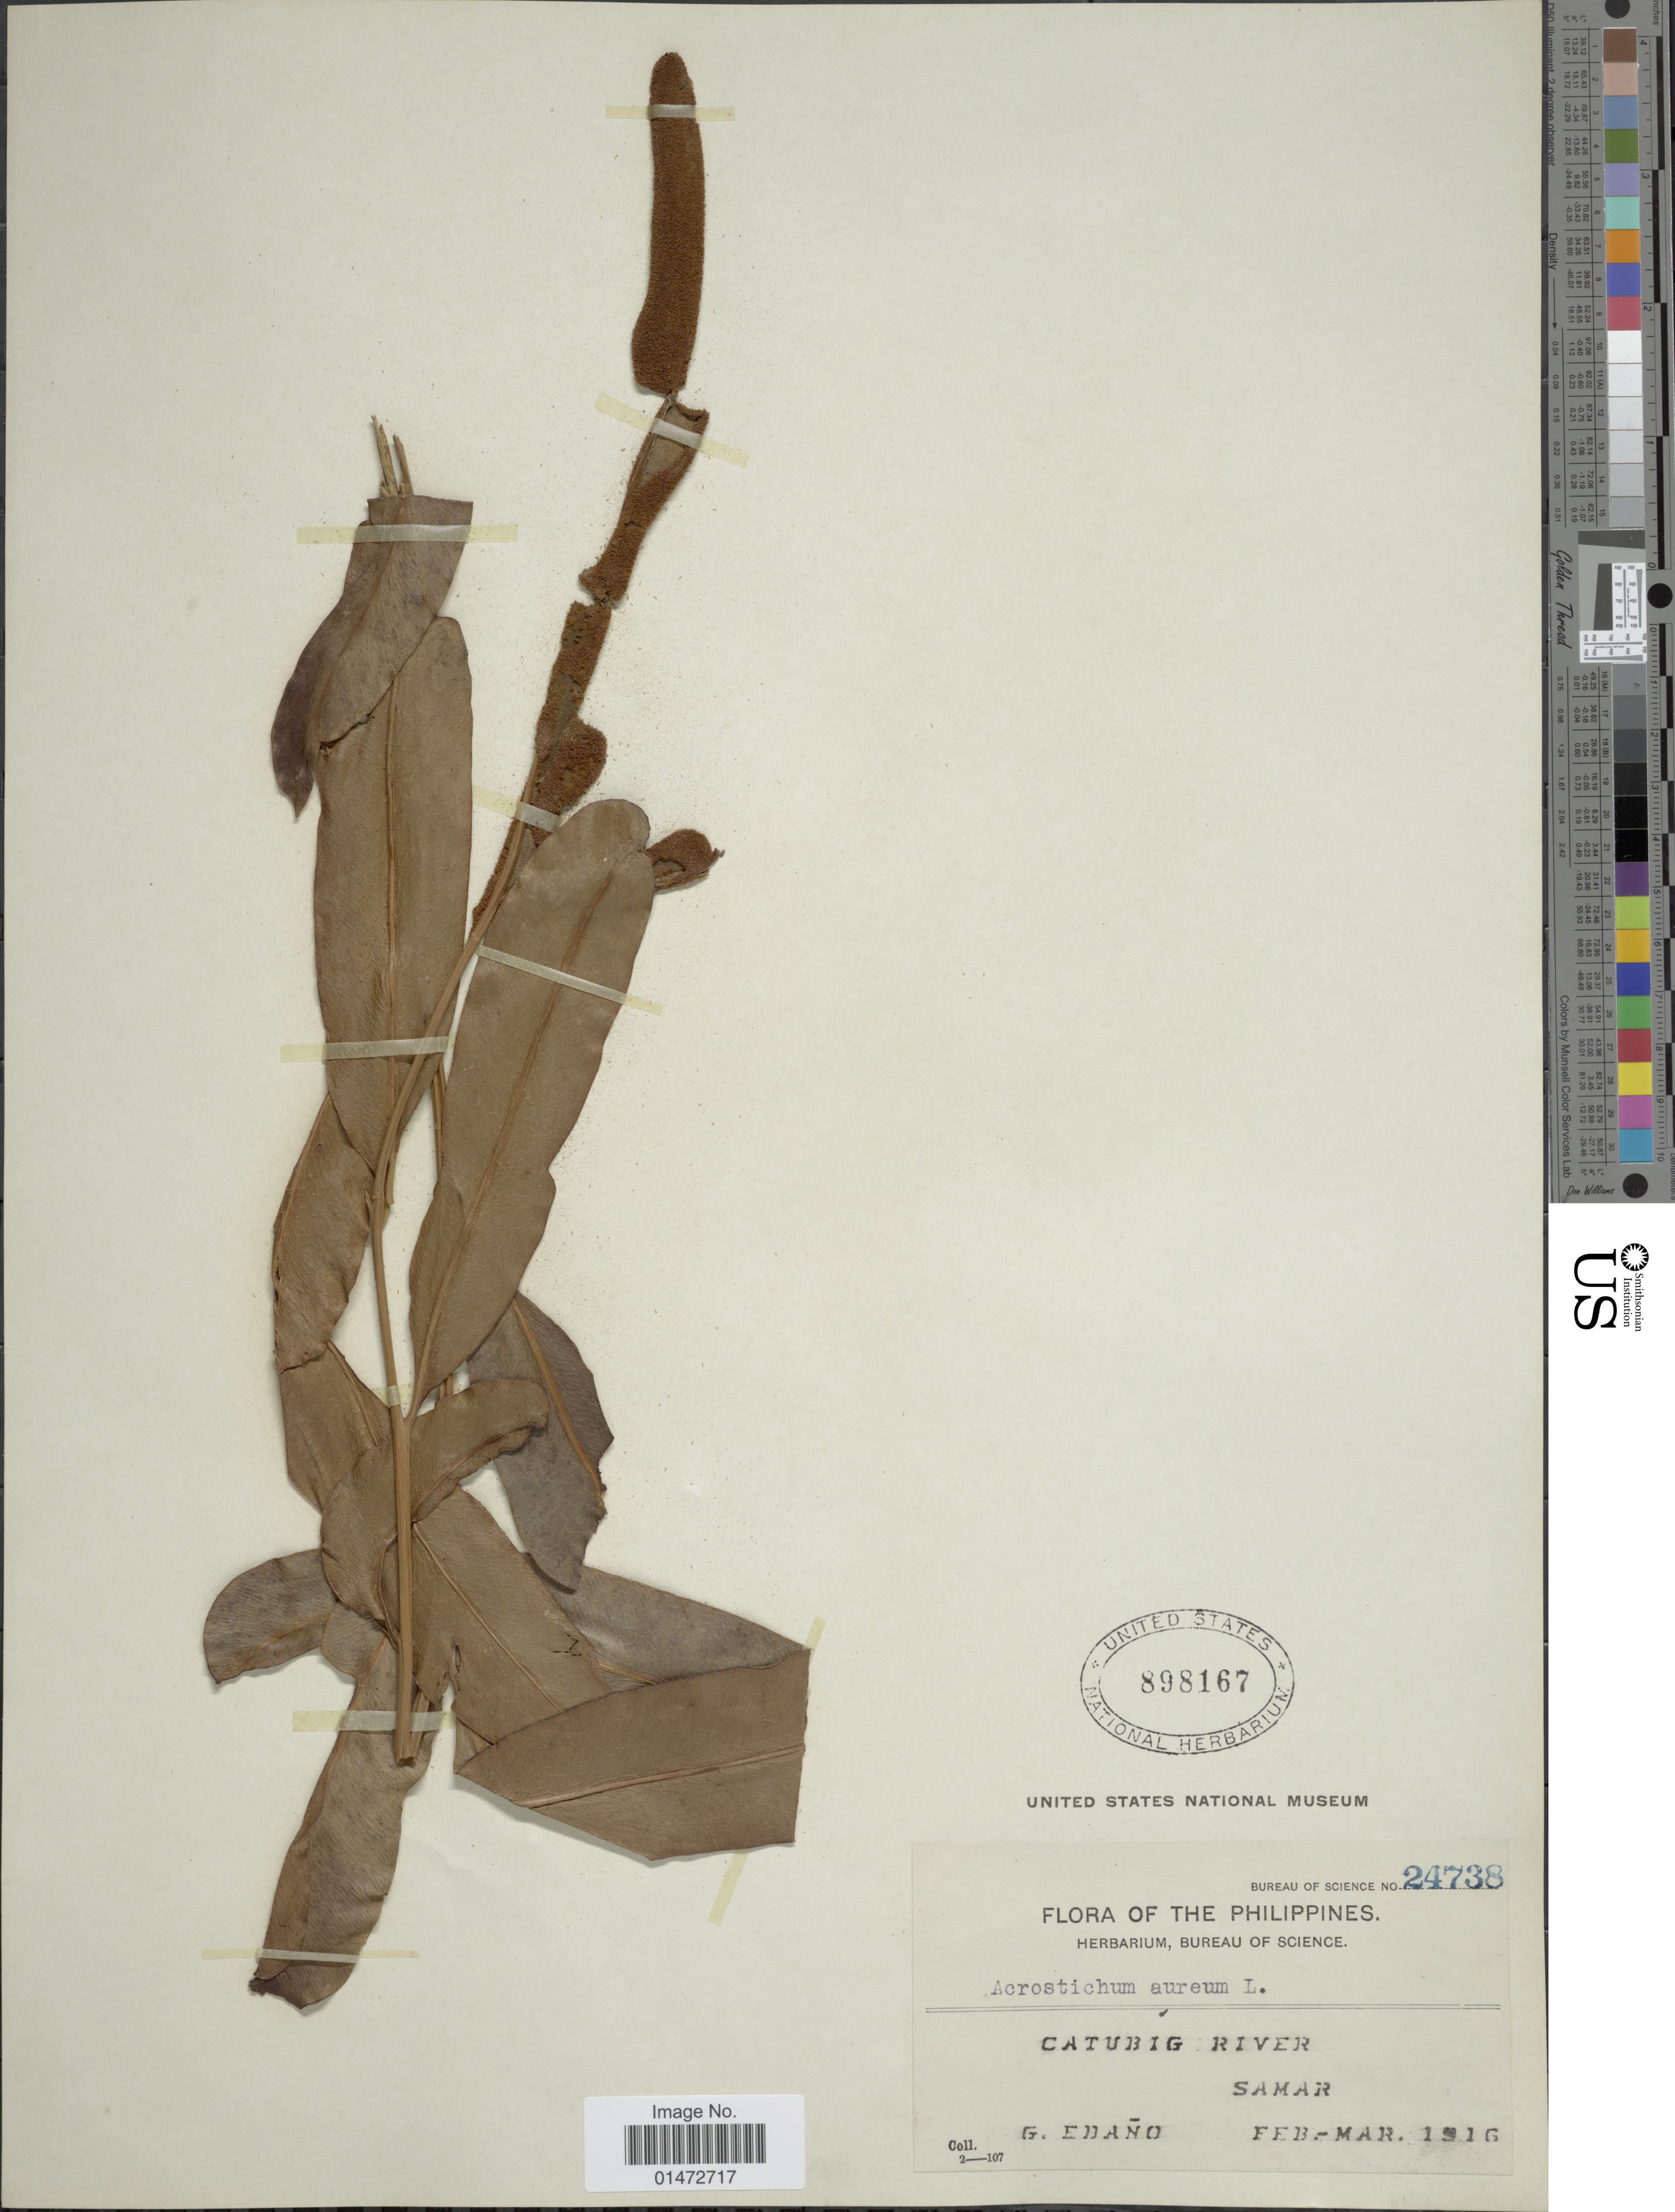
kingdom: Plantae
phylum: Tracheophyta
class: Polypodiopsida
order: Polypodiales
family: Pteridaceae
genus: Acrostichum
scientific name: Acrostichum aureum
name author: L.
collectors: G. Edaño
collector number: bureau of Science 24738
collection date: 1916-02/1916-03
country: Philippines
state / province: Eastern Visayas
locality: Catubig River, Samar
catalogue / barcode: US 898167